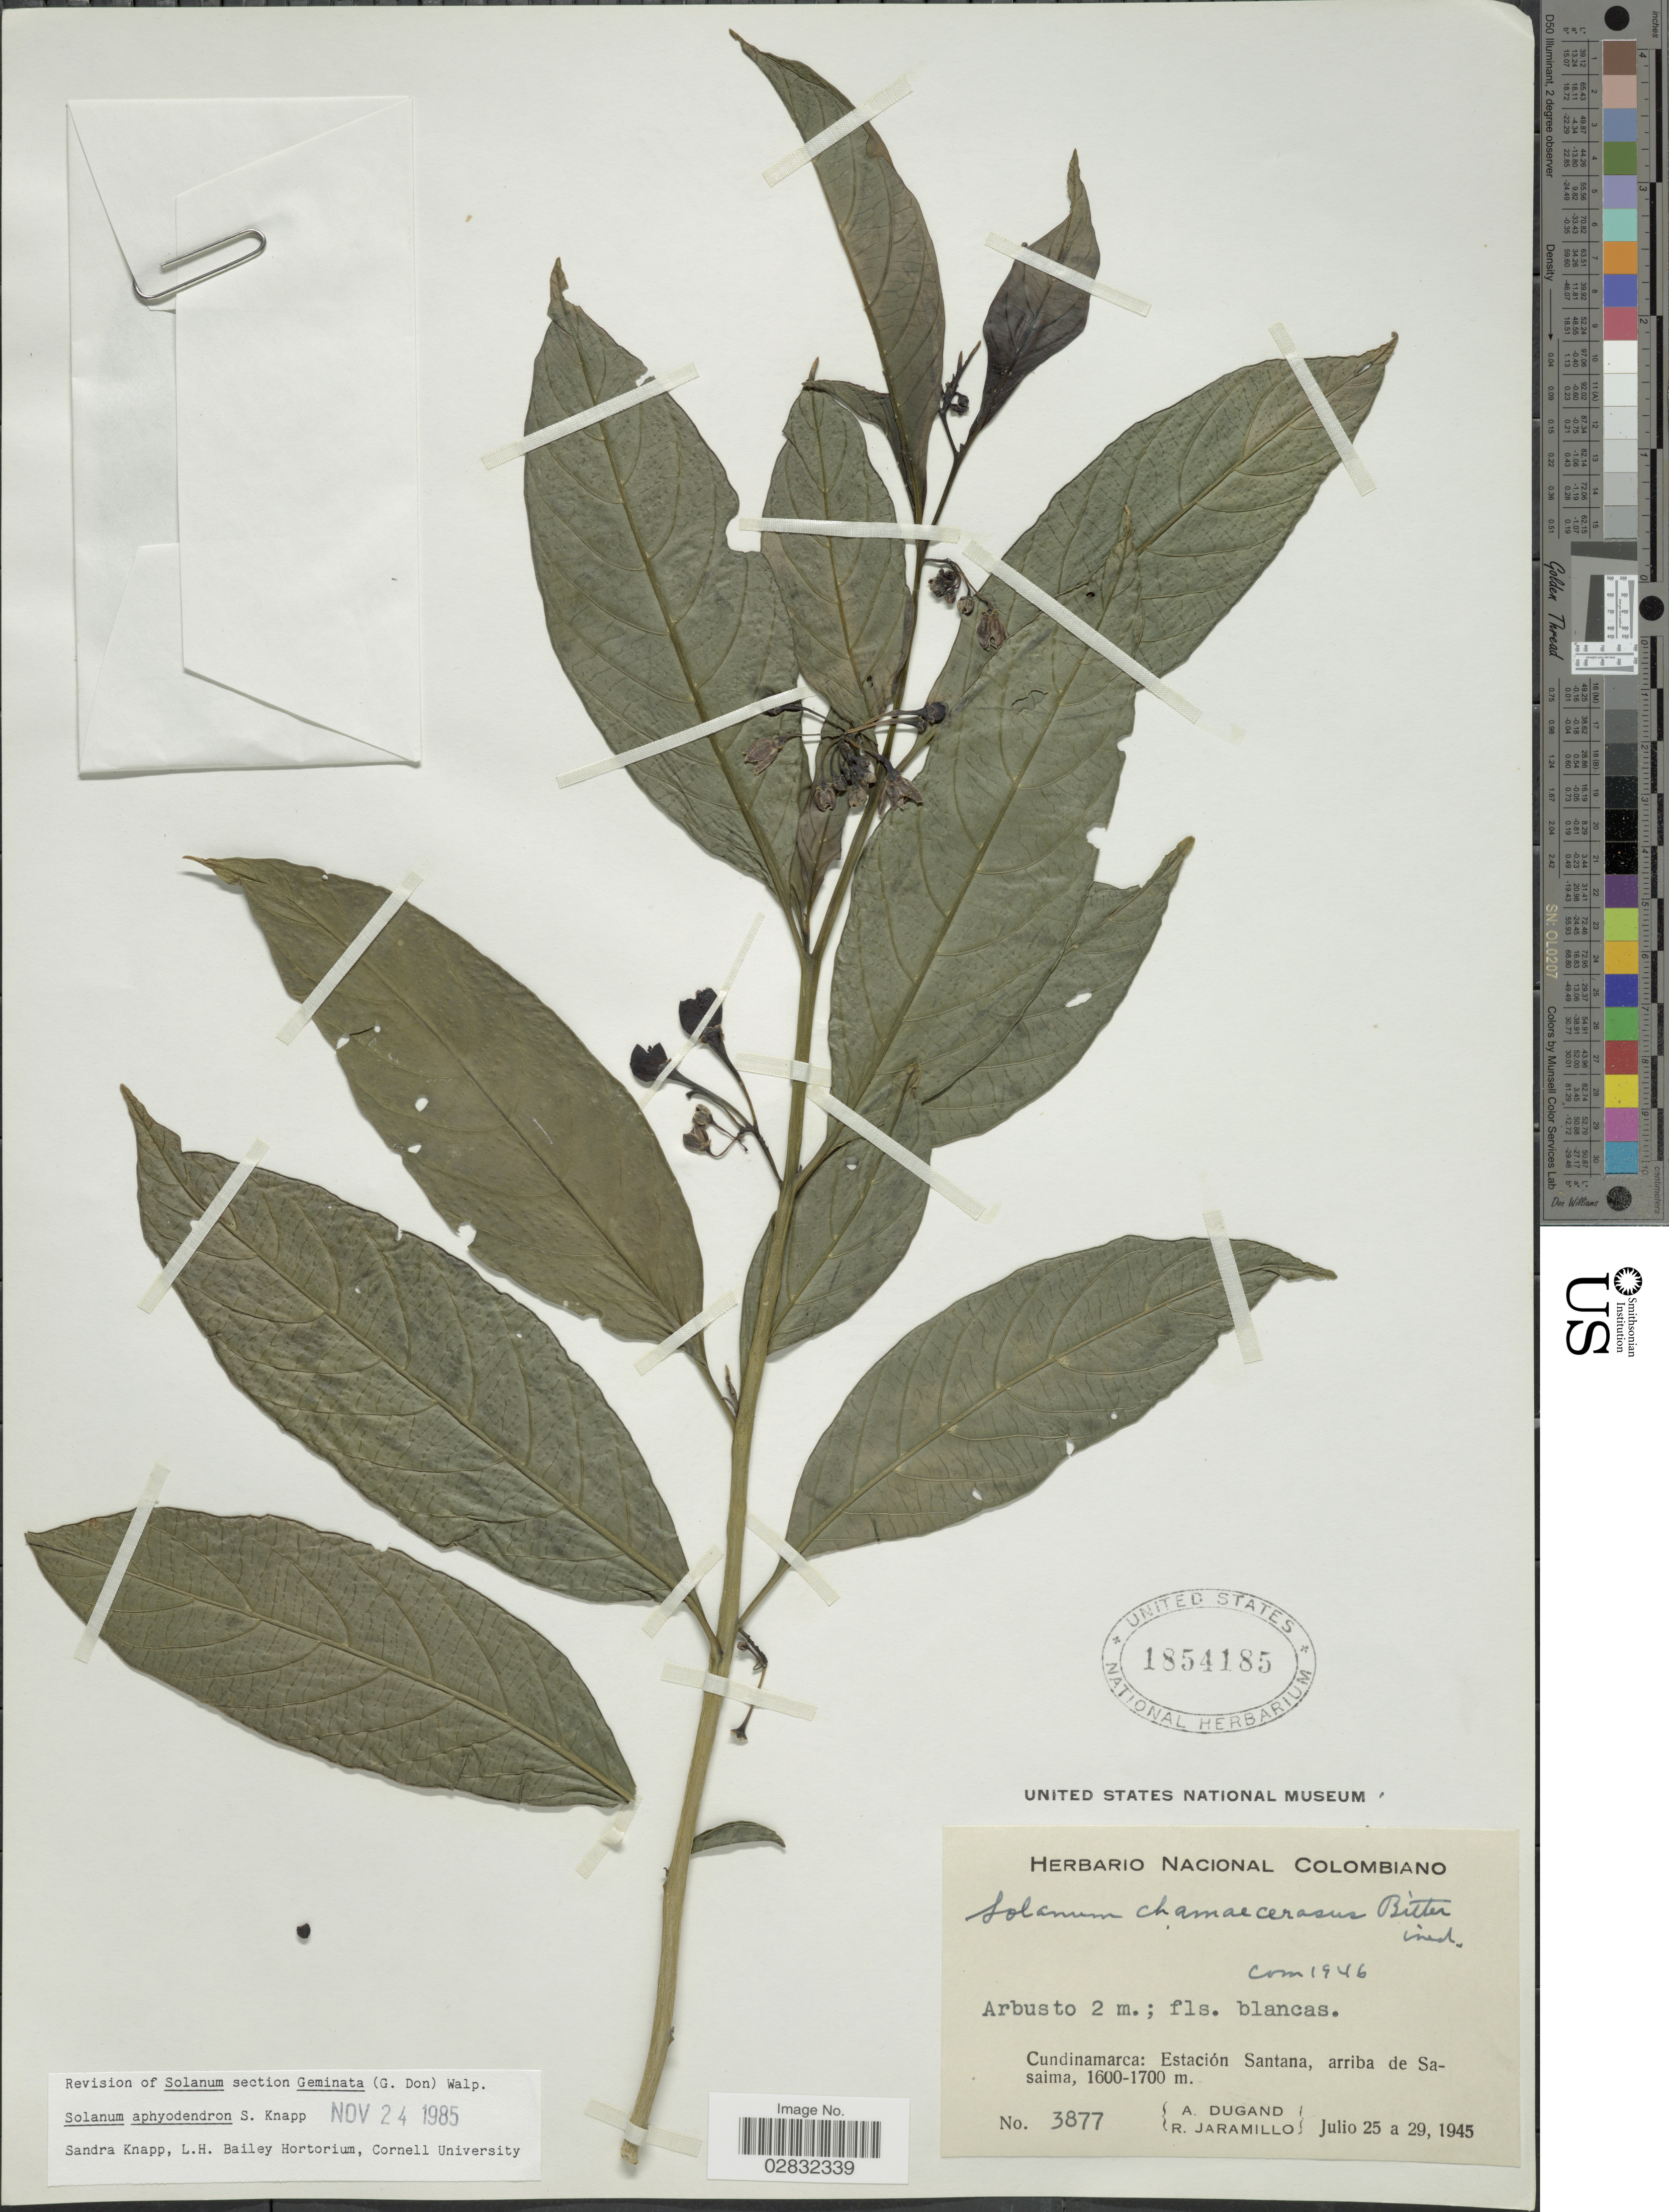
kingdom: Plantae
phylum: Tracheophyta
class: Magnoliopsida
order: Solanales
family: Solanaceae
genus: Solanum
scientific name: Solanum aphyodendron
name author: S. Knapp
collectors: A. Dugand & R. Jaramillo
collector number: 3877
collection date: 1945-07-25/1945-07-29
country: Colombia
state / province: Cundinamarca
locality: Cundinamarca: Estación Santana, arriba de Sasaima.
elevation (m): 1600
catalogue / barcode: US 1854185